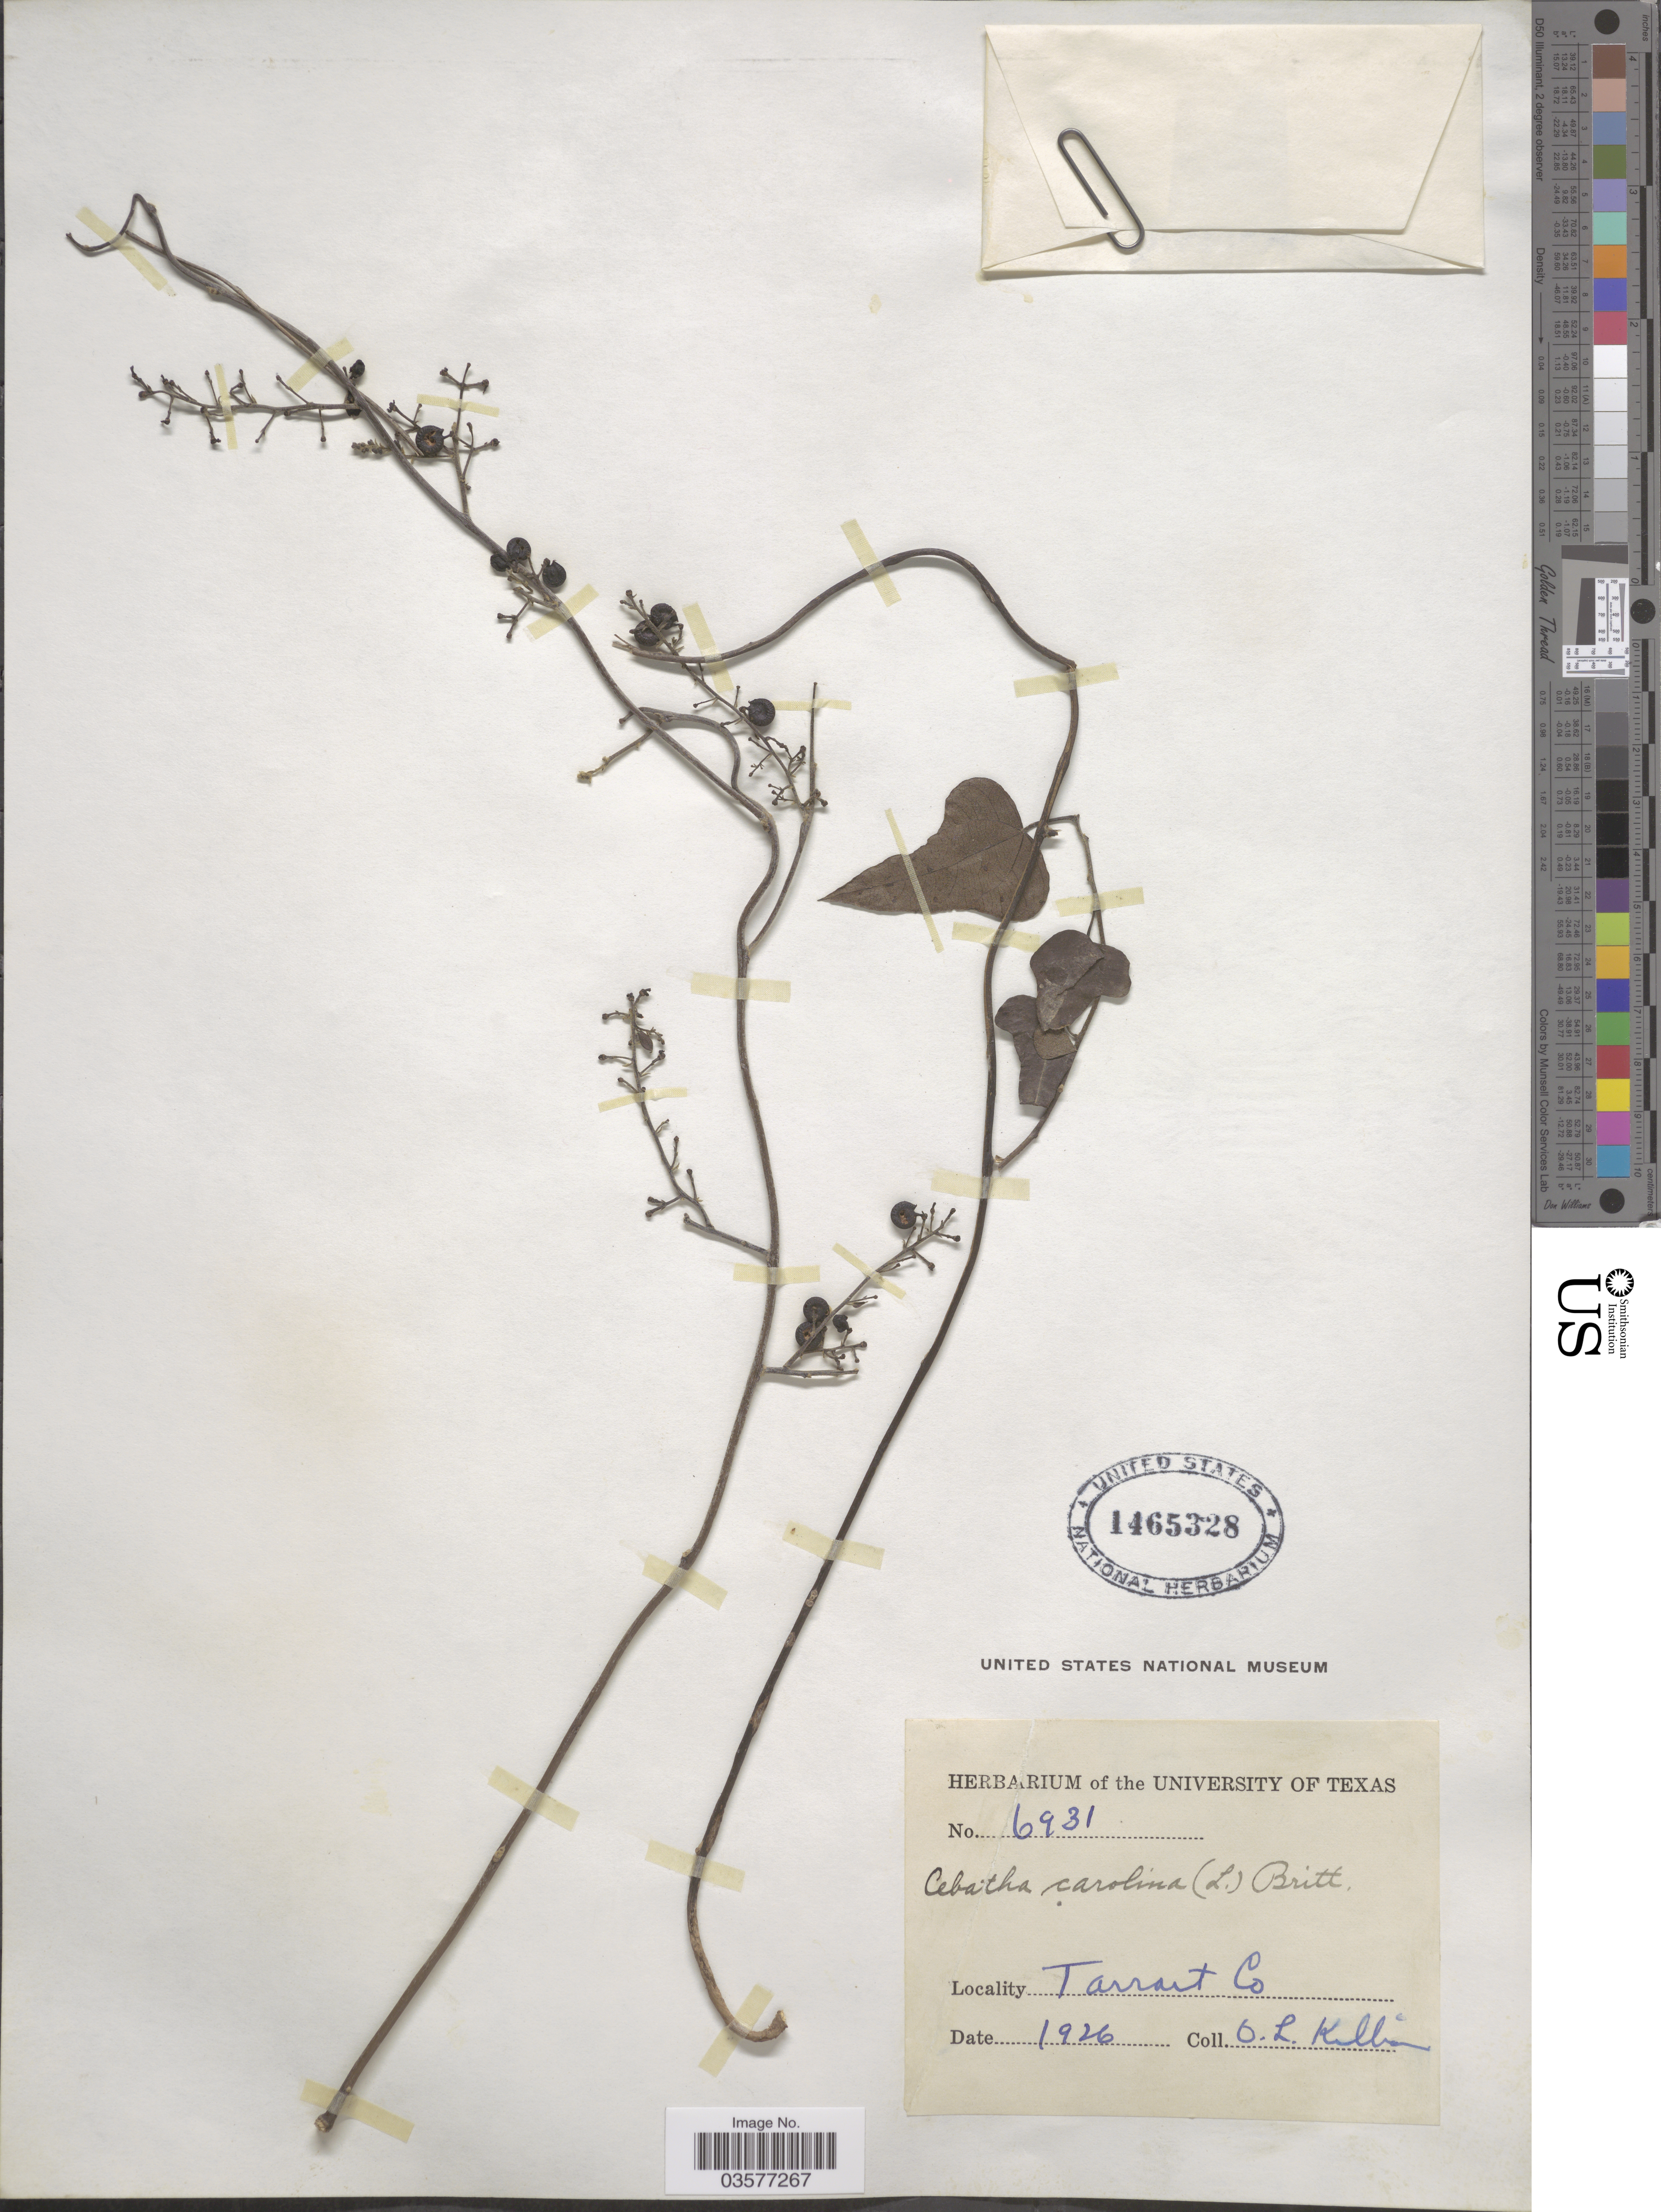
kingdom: Plantae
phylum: Tracheophyta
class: Magnoliopsida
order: Ranunculales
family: Menispermaceae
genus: Cocculus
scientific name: Cocculus carolinus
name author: (L.) DC.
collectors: O. Killian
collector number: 6931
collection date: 1926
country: United States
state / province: Texas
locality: Tarrant Co.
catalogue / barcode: US 1465328